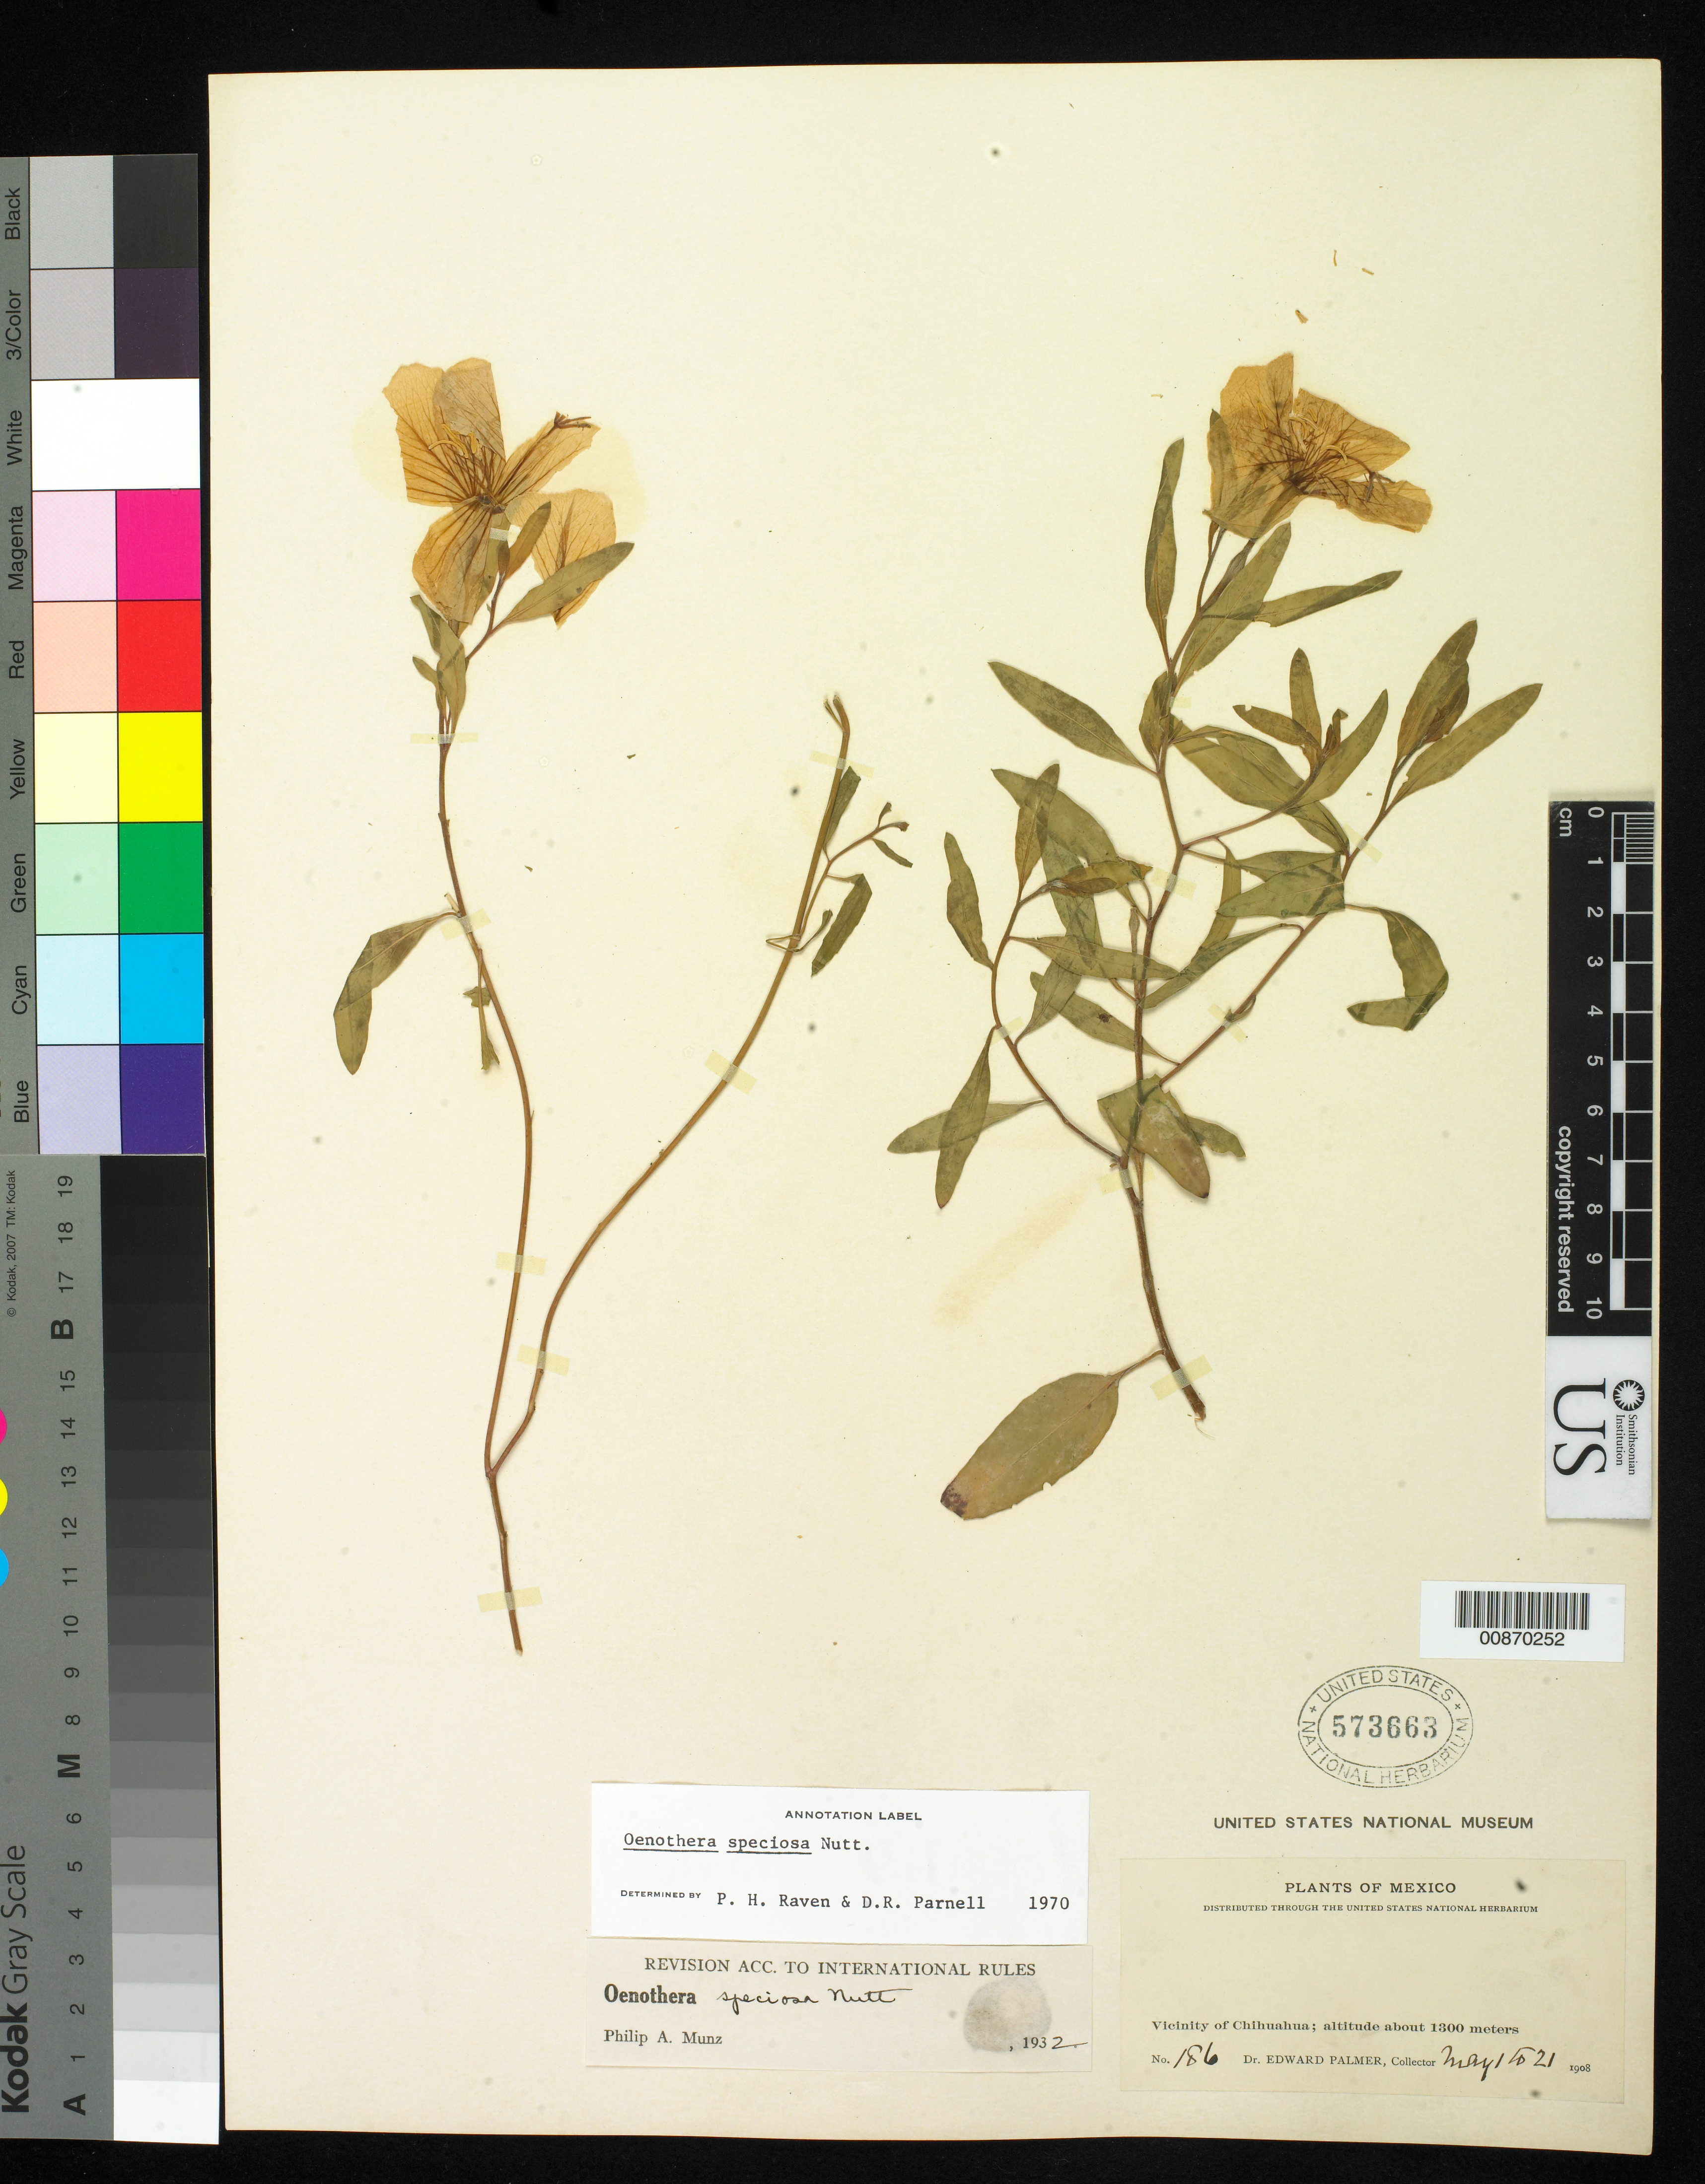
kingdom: Plantae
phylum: Tracheophyta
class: Magnoliopsida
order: Myrtales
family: Onagraceae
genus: Oenothera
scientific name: Oenothera speciosa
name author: Nutt.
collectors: E. Palmer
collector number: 186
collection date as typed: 01 May 1908 to 21 May 1908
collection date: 1908-05-01/1908-05-21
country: Mexico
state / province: Chihuahua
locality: Vicinity of Chihuahua.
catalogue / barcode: US 573663